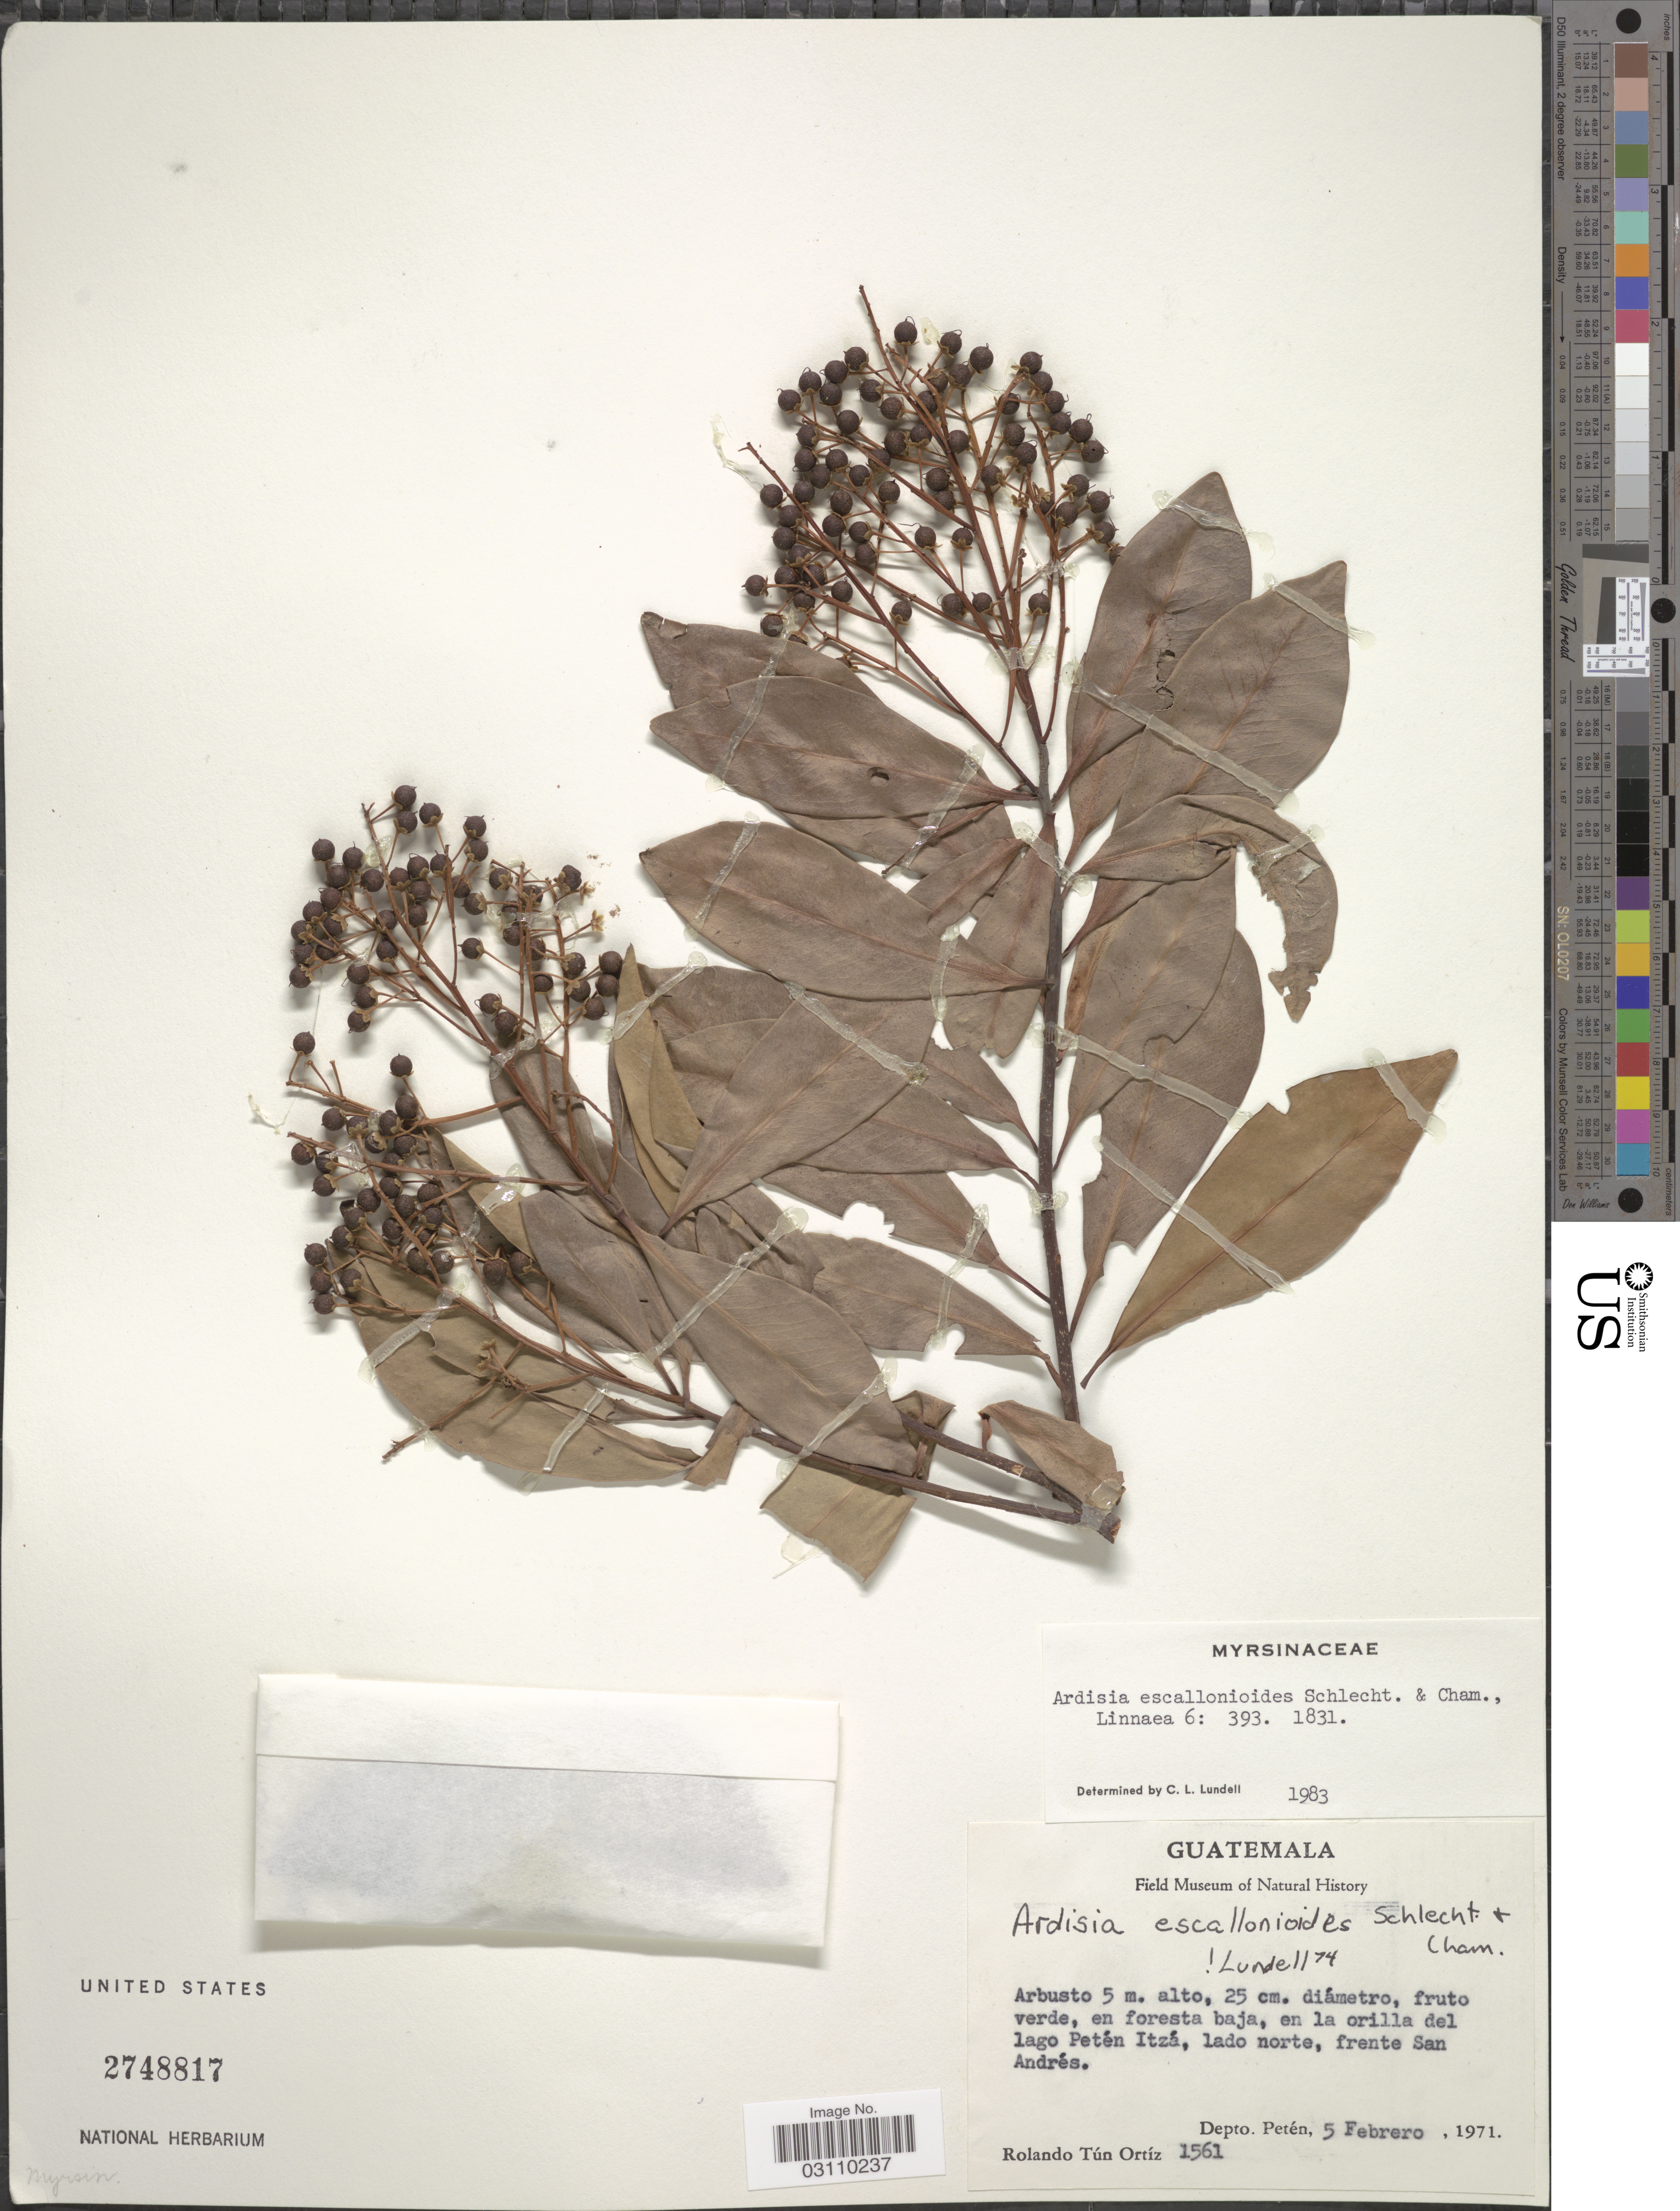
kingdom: Plantae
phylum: Tracheophyta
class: Magnoliopsida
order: Ericales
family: Primulaceae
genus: Ardisia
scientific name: Ardisia escallonioides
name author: Schltdl. & Cham.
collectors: R. Tún Ortíz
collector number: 1561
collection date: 1971-02-05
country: Guatemala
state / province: El Petén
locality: En la orilla del lago Petén Itzá, lado norte, frente San Andrés. Depto. Petén.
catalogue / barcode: US 2748817